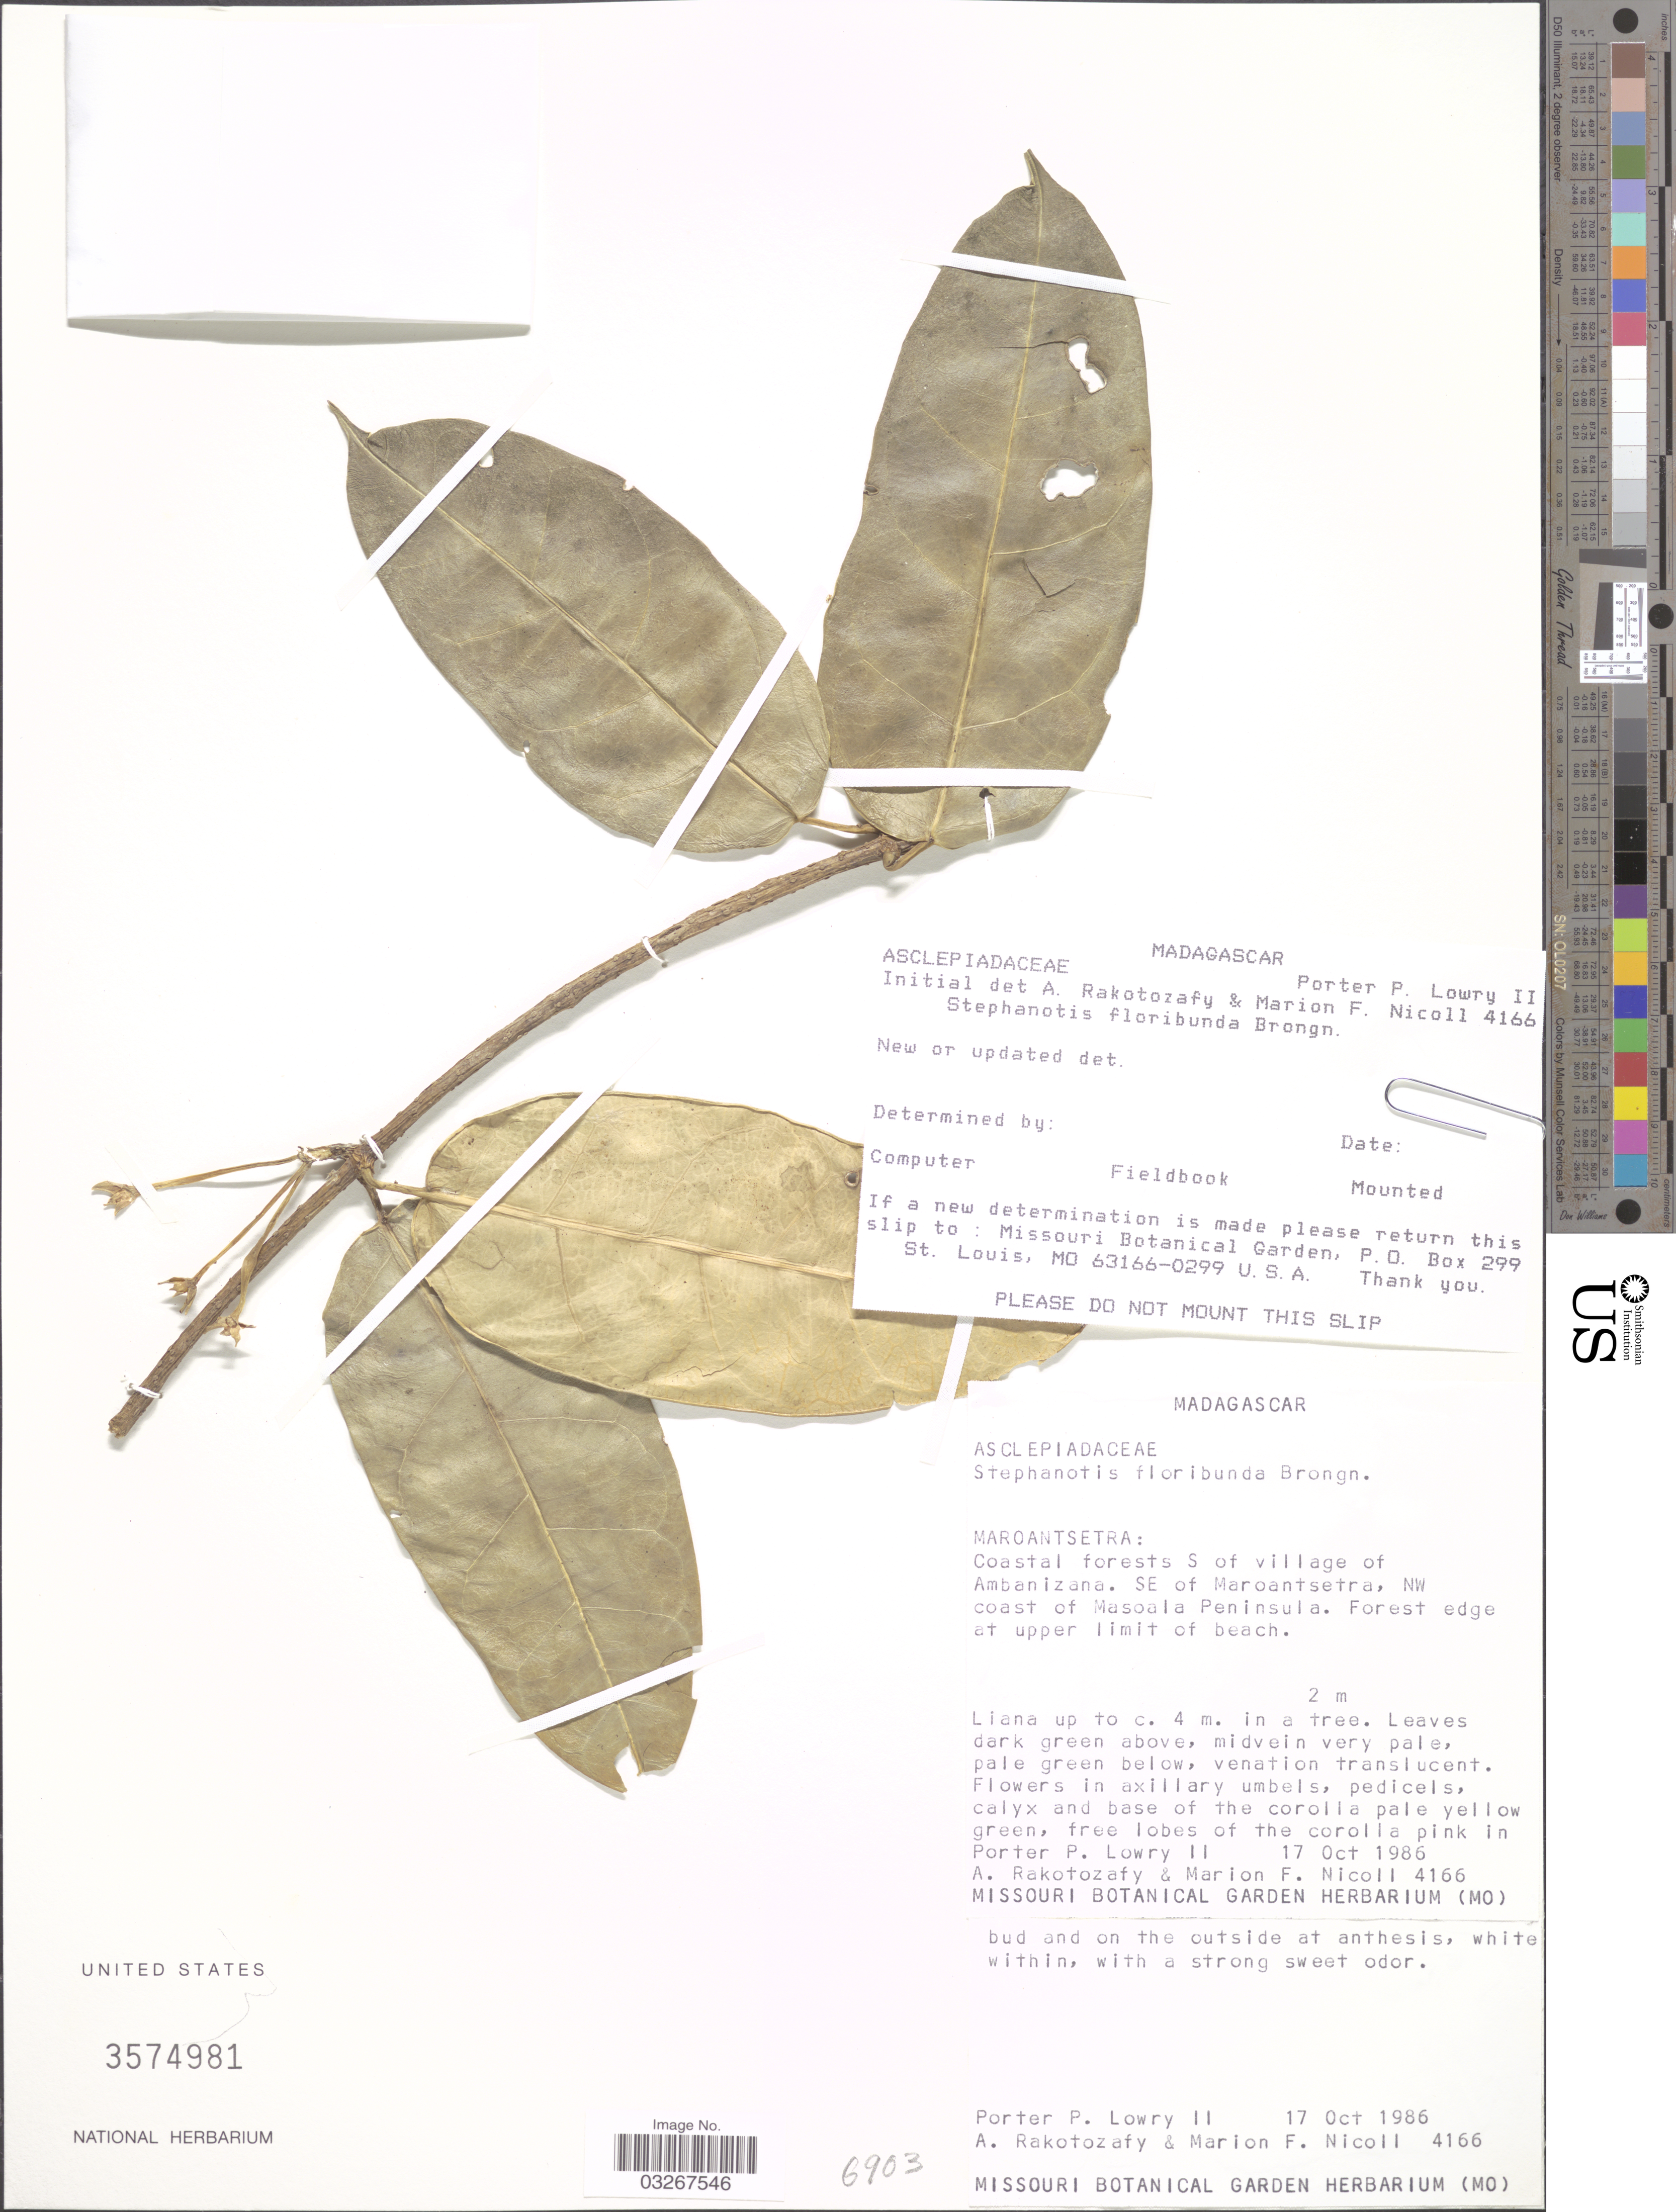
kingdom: Plantae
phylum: Tracheophyta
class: Magnoliopsida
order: Gentianales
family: Apocynaceae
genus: Stephanotis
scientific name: Stephanotis floribunda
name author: Brongn.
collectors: P. P. Lowry, A. Rakotozafy & M. F. Nicoll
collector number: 4166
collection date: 1986-10-17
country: Madagascar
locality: Maroantsetra: Coastal forests S of village of Ambanizana. SE of Maroantsetra, NW coast of Masoala Peninsula.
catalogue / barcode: US 3574981